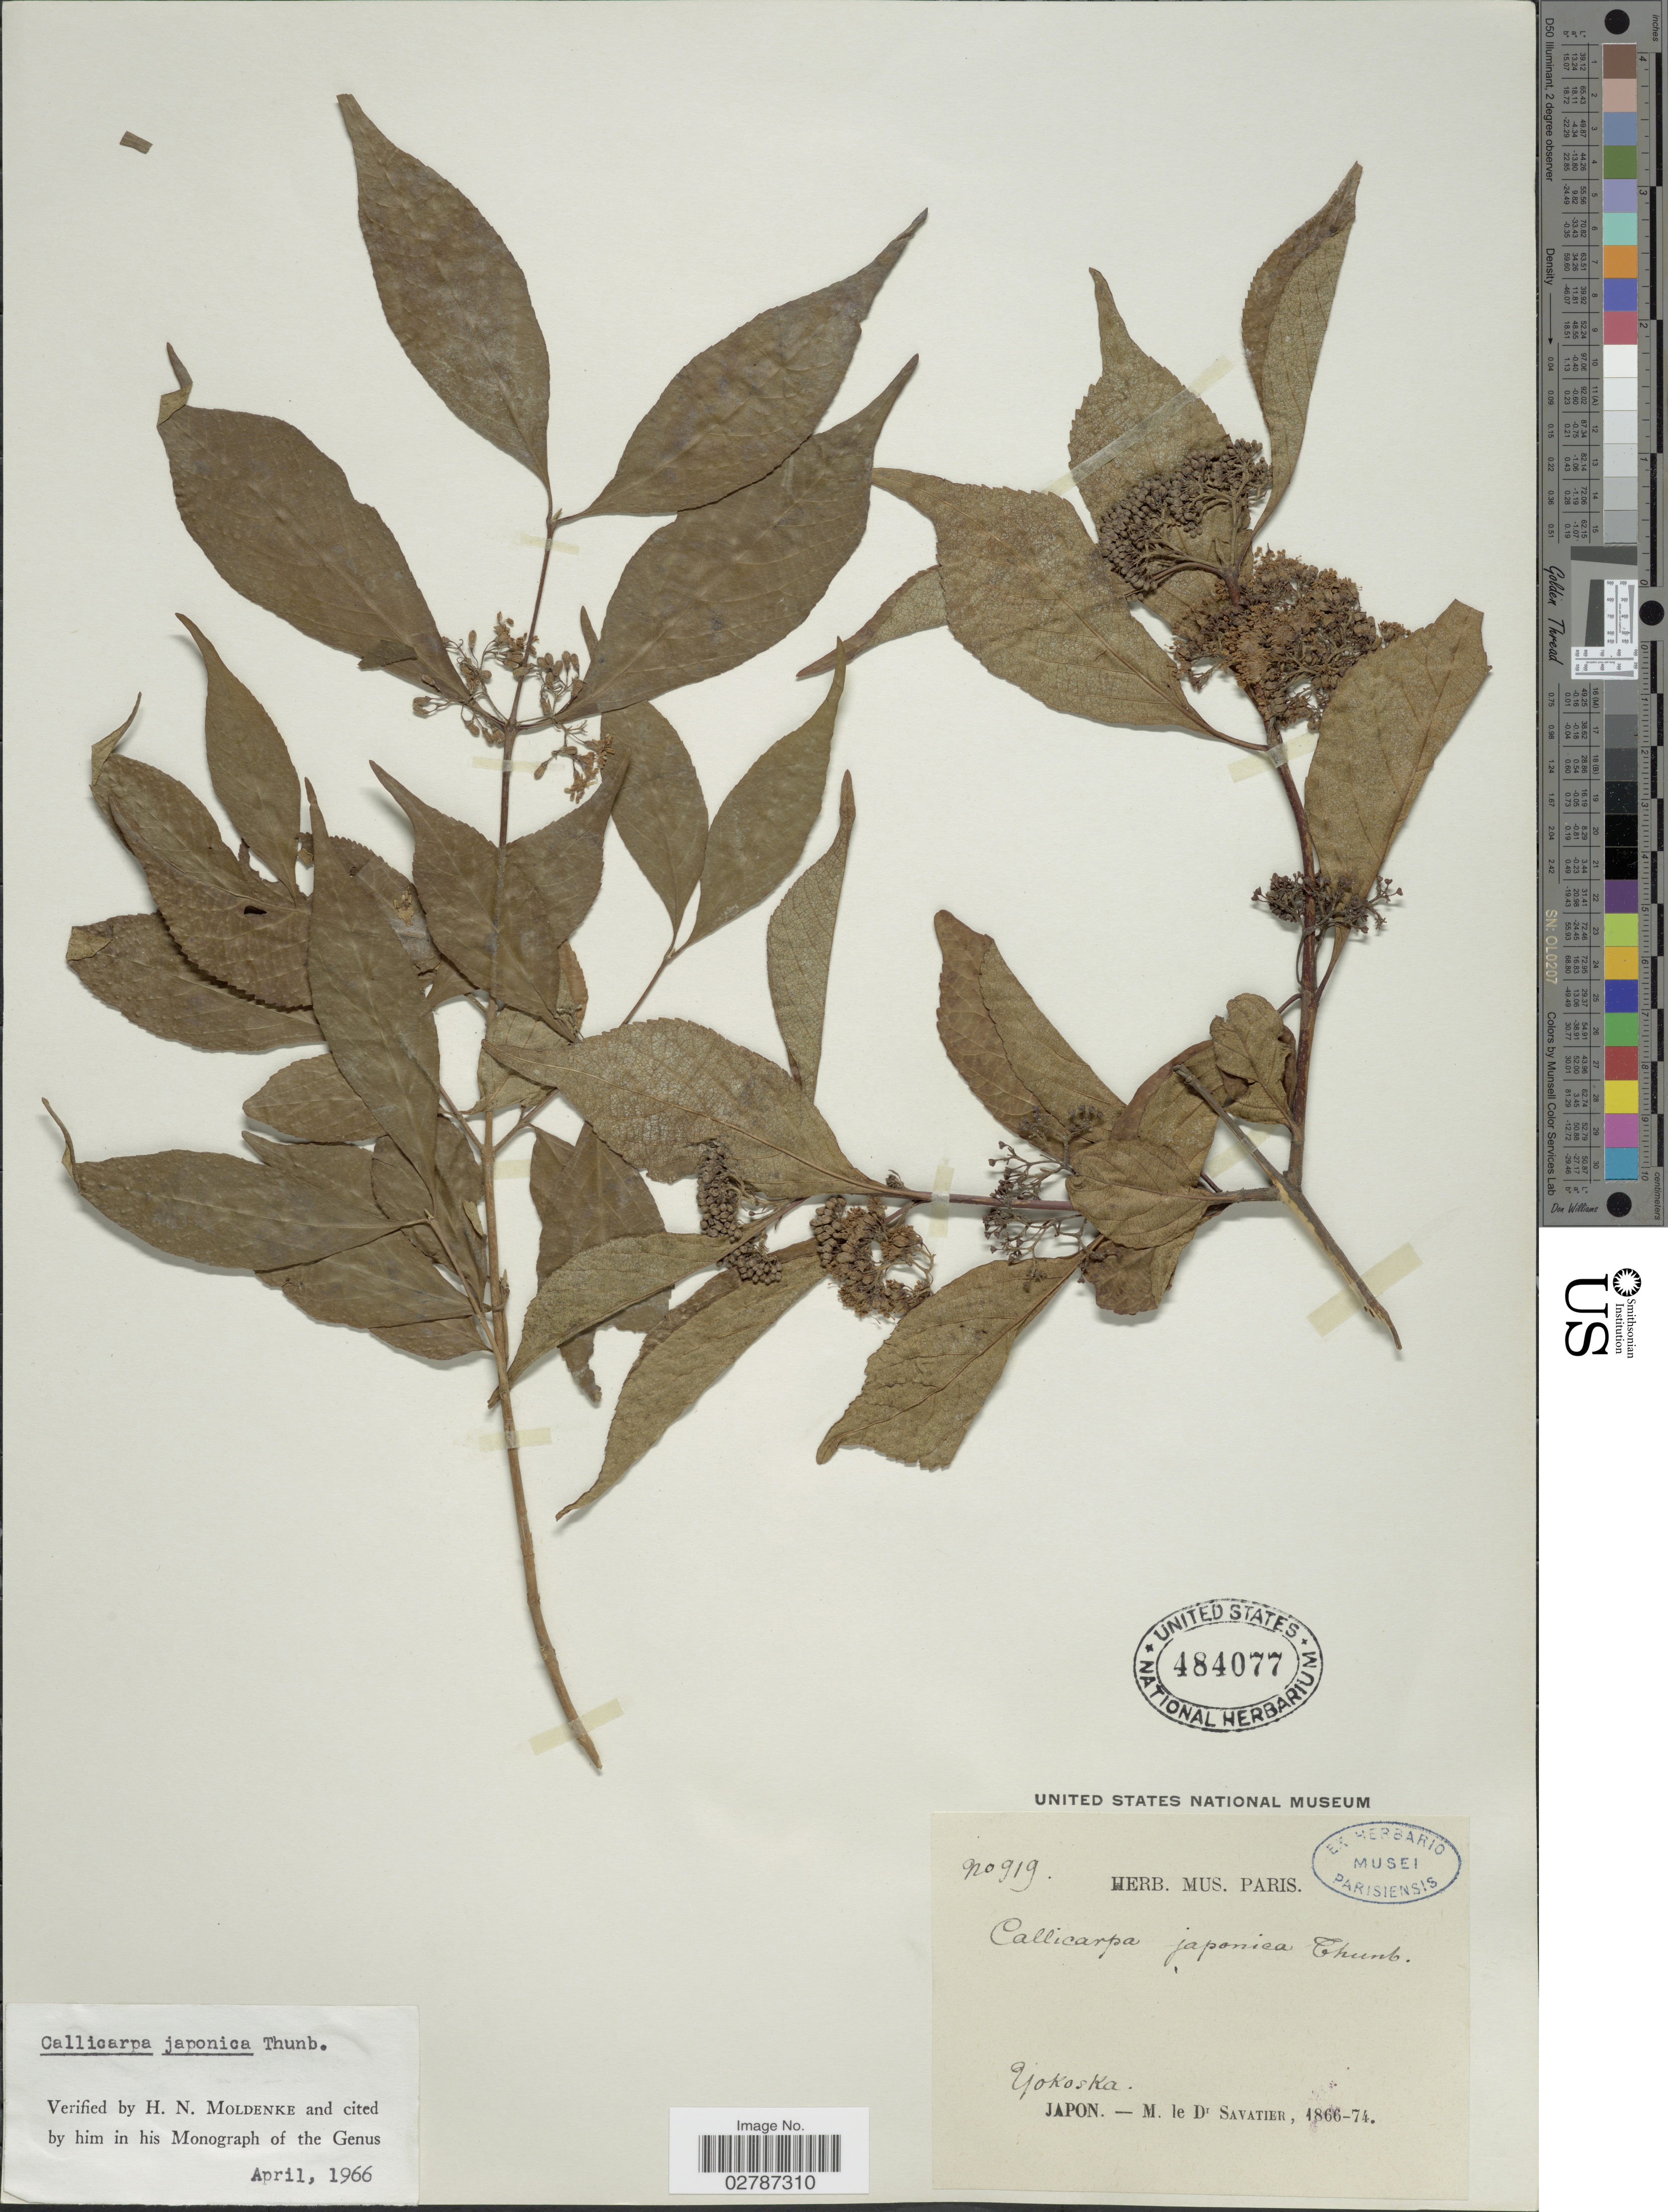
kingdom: Plantae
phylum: Tracheophyta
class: Magnoliopsida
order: Lamiales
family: Lamiaceae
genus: Callicarpa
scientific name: Callicarpa japonica var. japonica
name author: Thunb.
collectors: Savatier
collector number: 919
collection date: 1866/1874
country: Japan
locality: Yokoska.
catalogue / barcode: US 484077